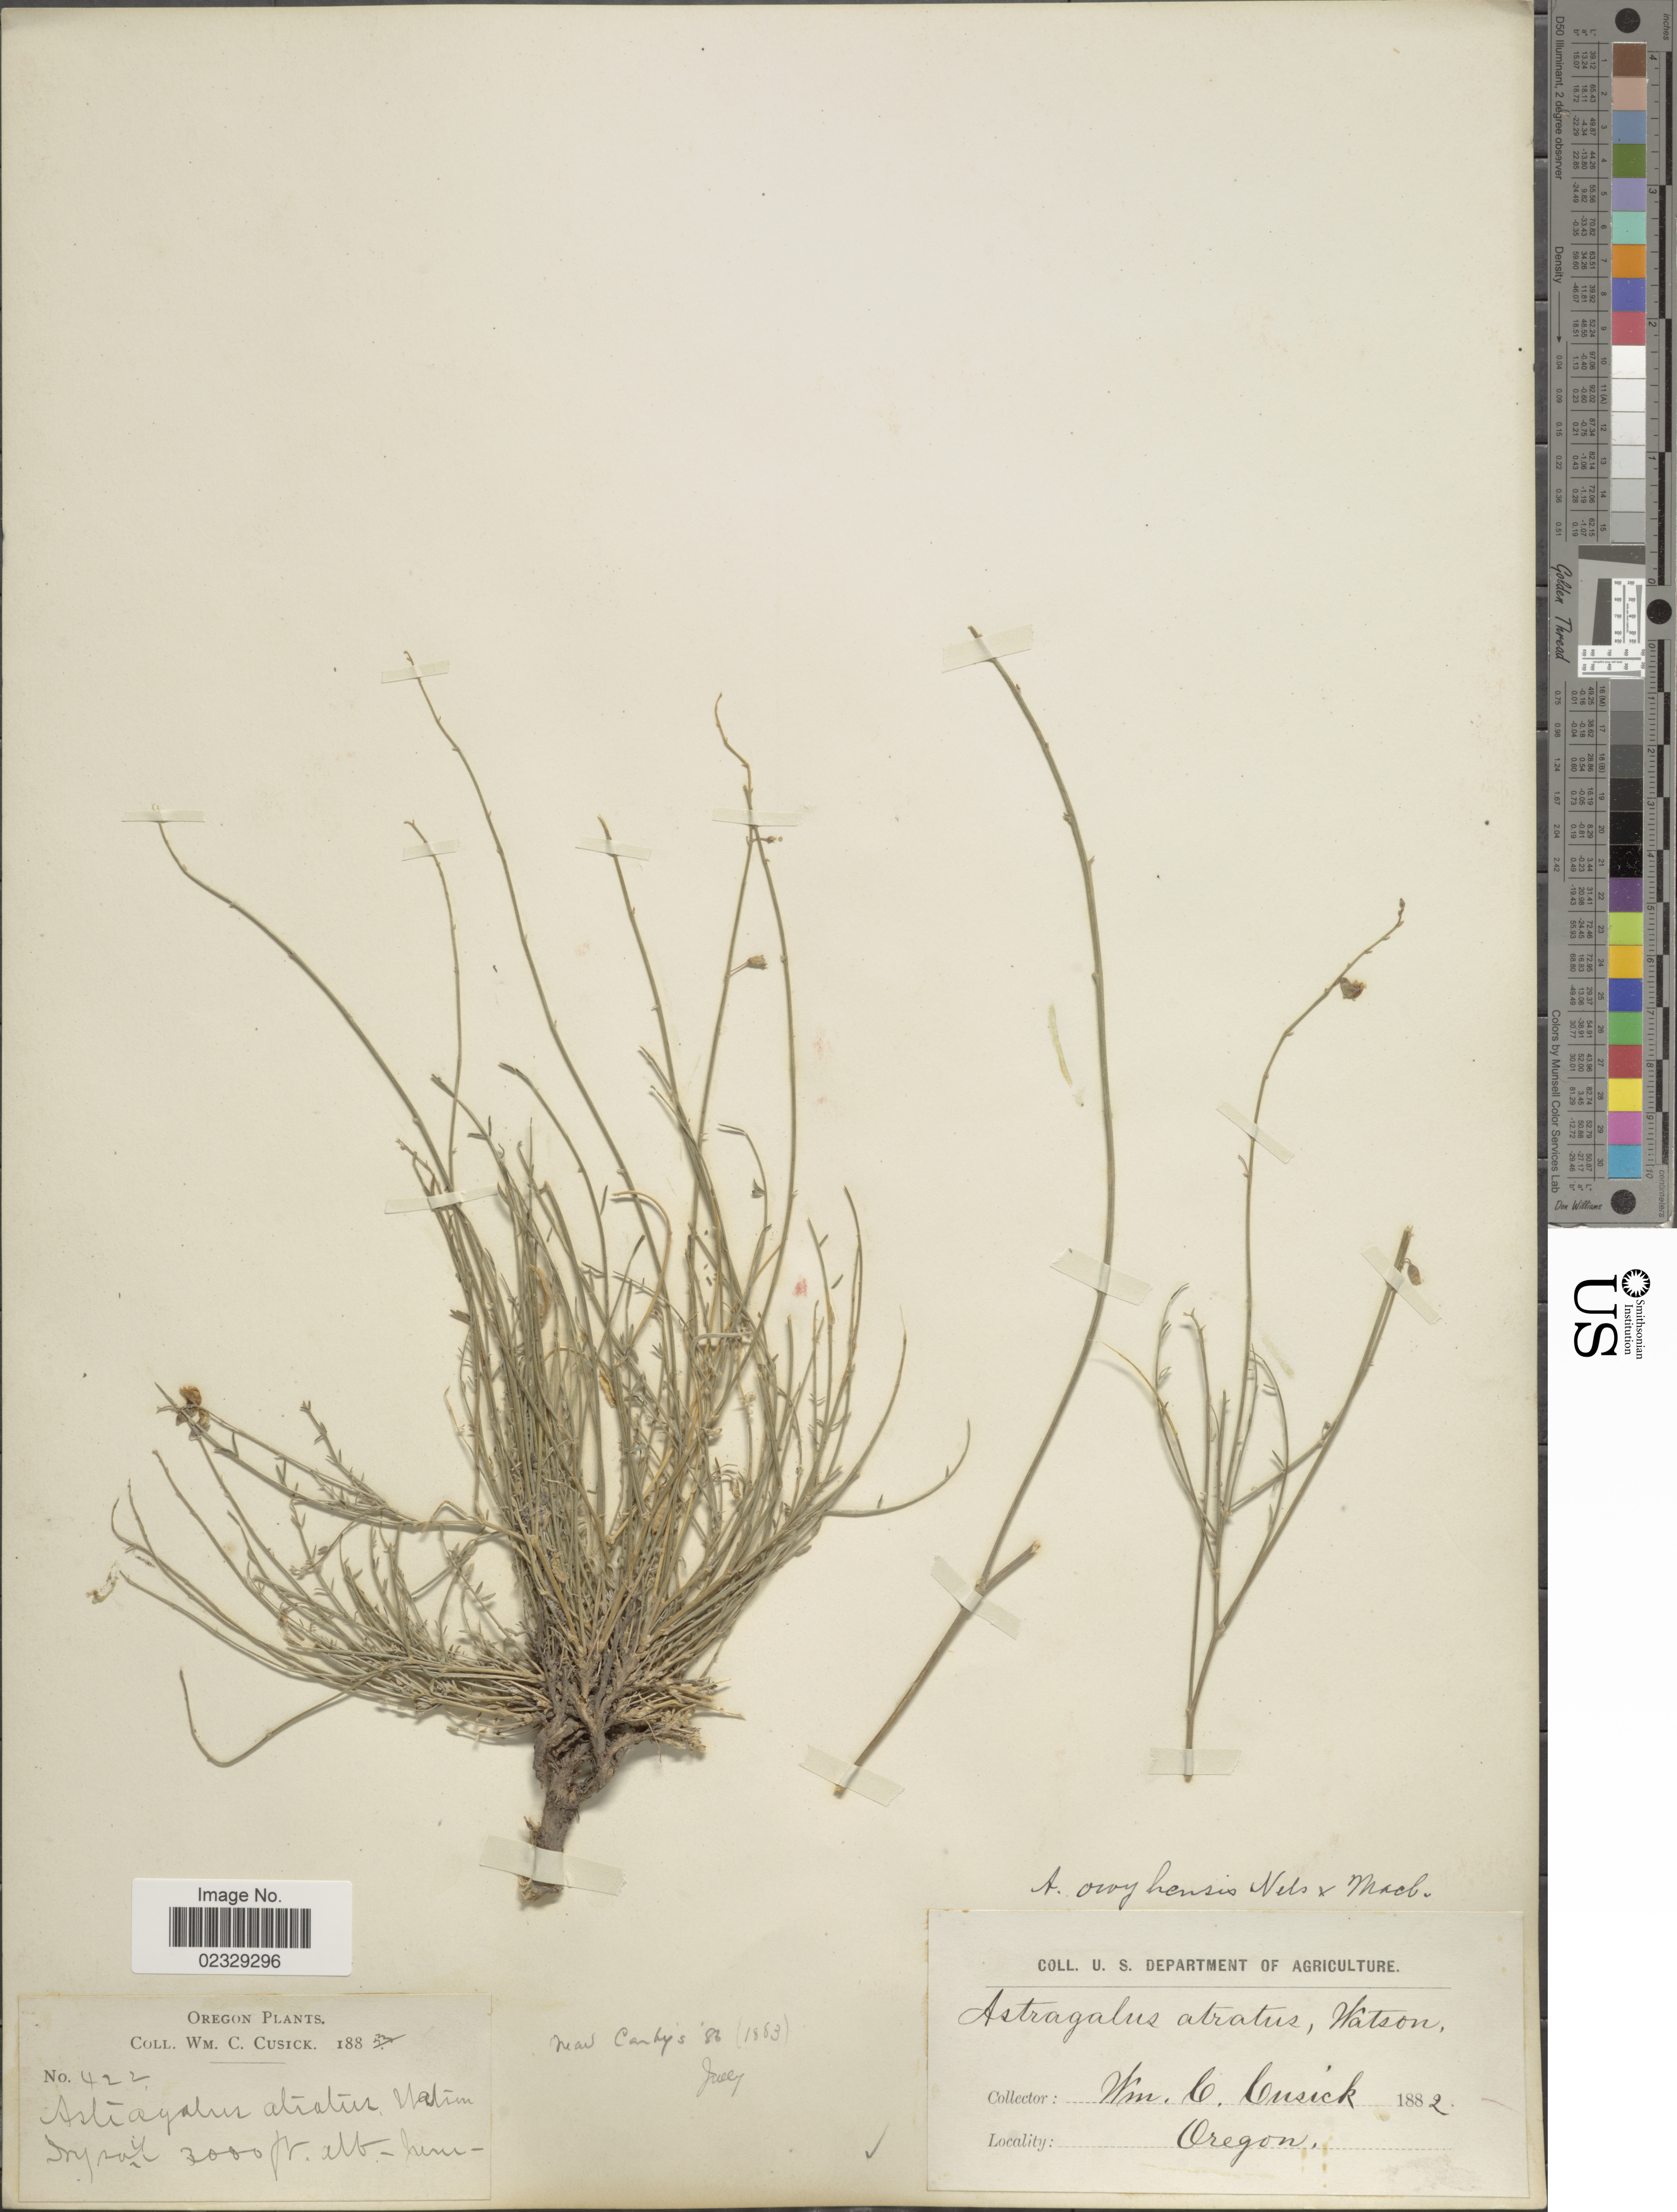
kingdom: Plantae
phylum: Tracheophyta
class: Magnoliopsida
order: Fabales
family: Fabaceae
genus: Astragalus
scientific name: Astragalus atratus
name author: S. Watson in C. King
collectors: W. C. Cusick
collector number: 422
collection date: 1882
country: United States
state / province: Oregon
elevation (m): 914